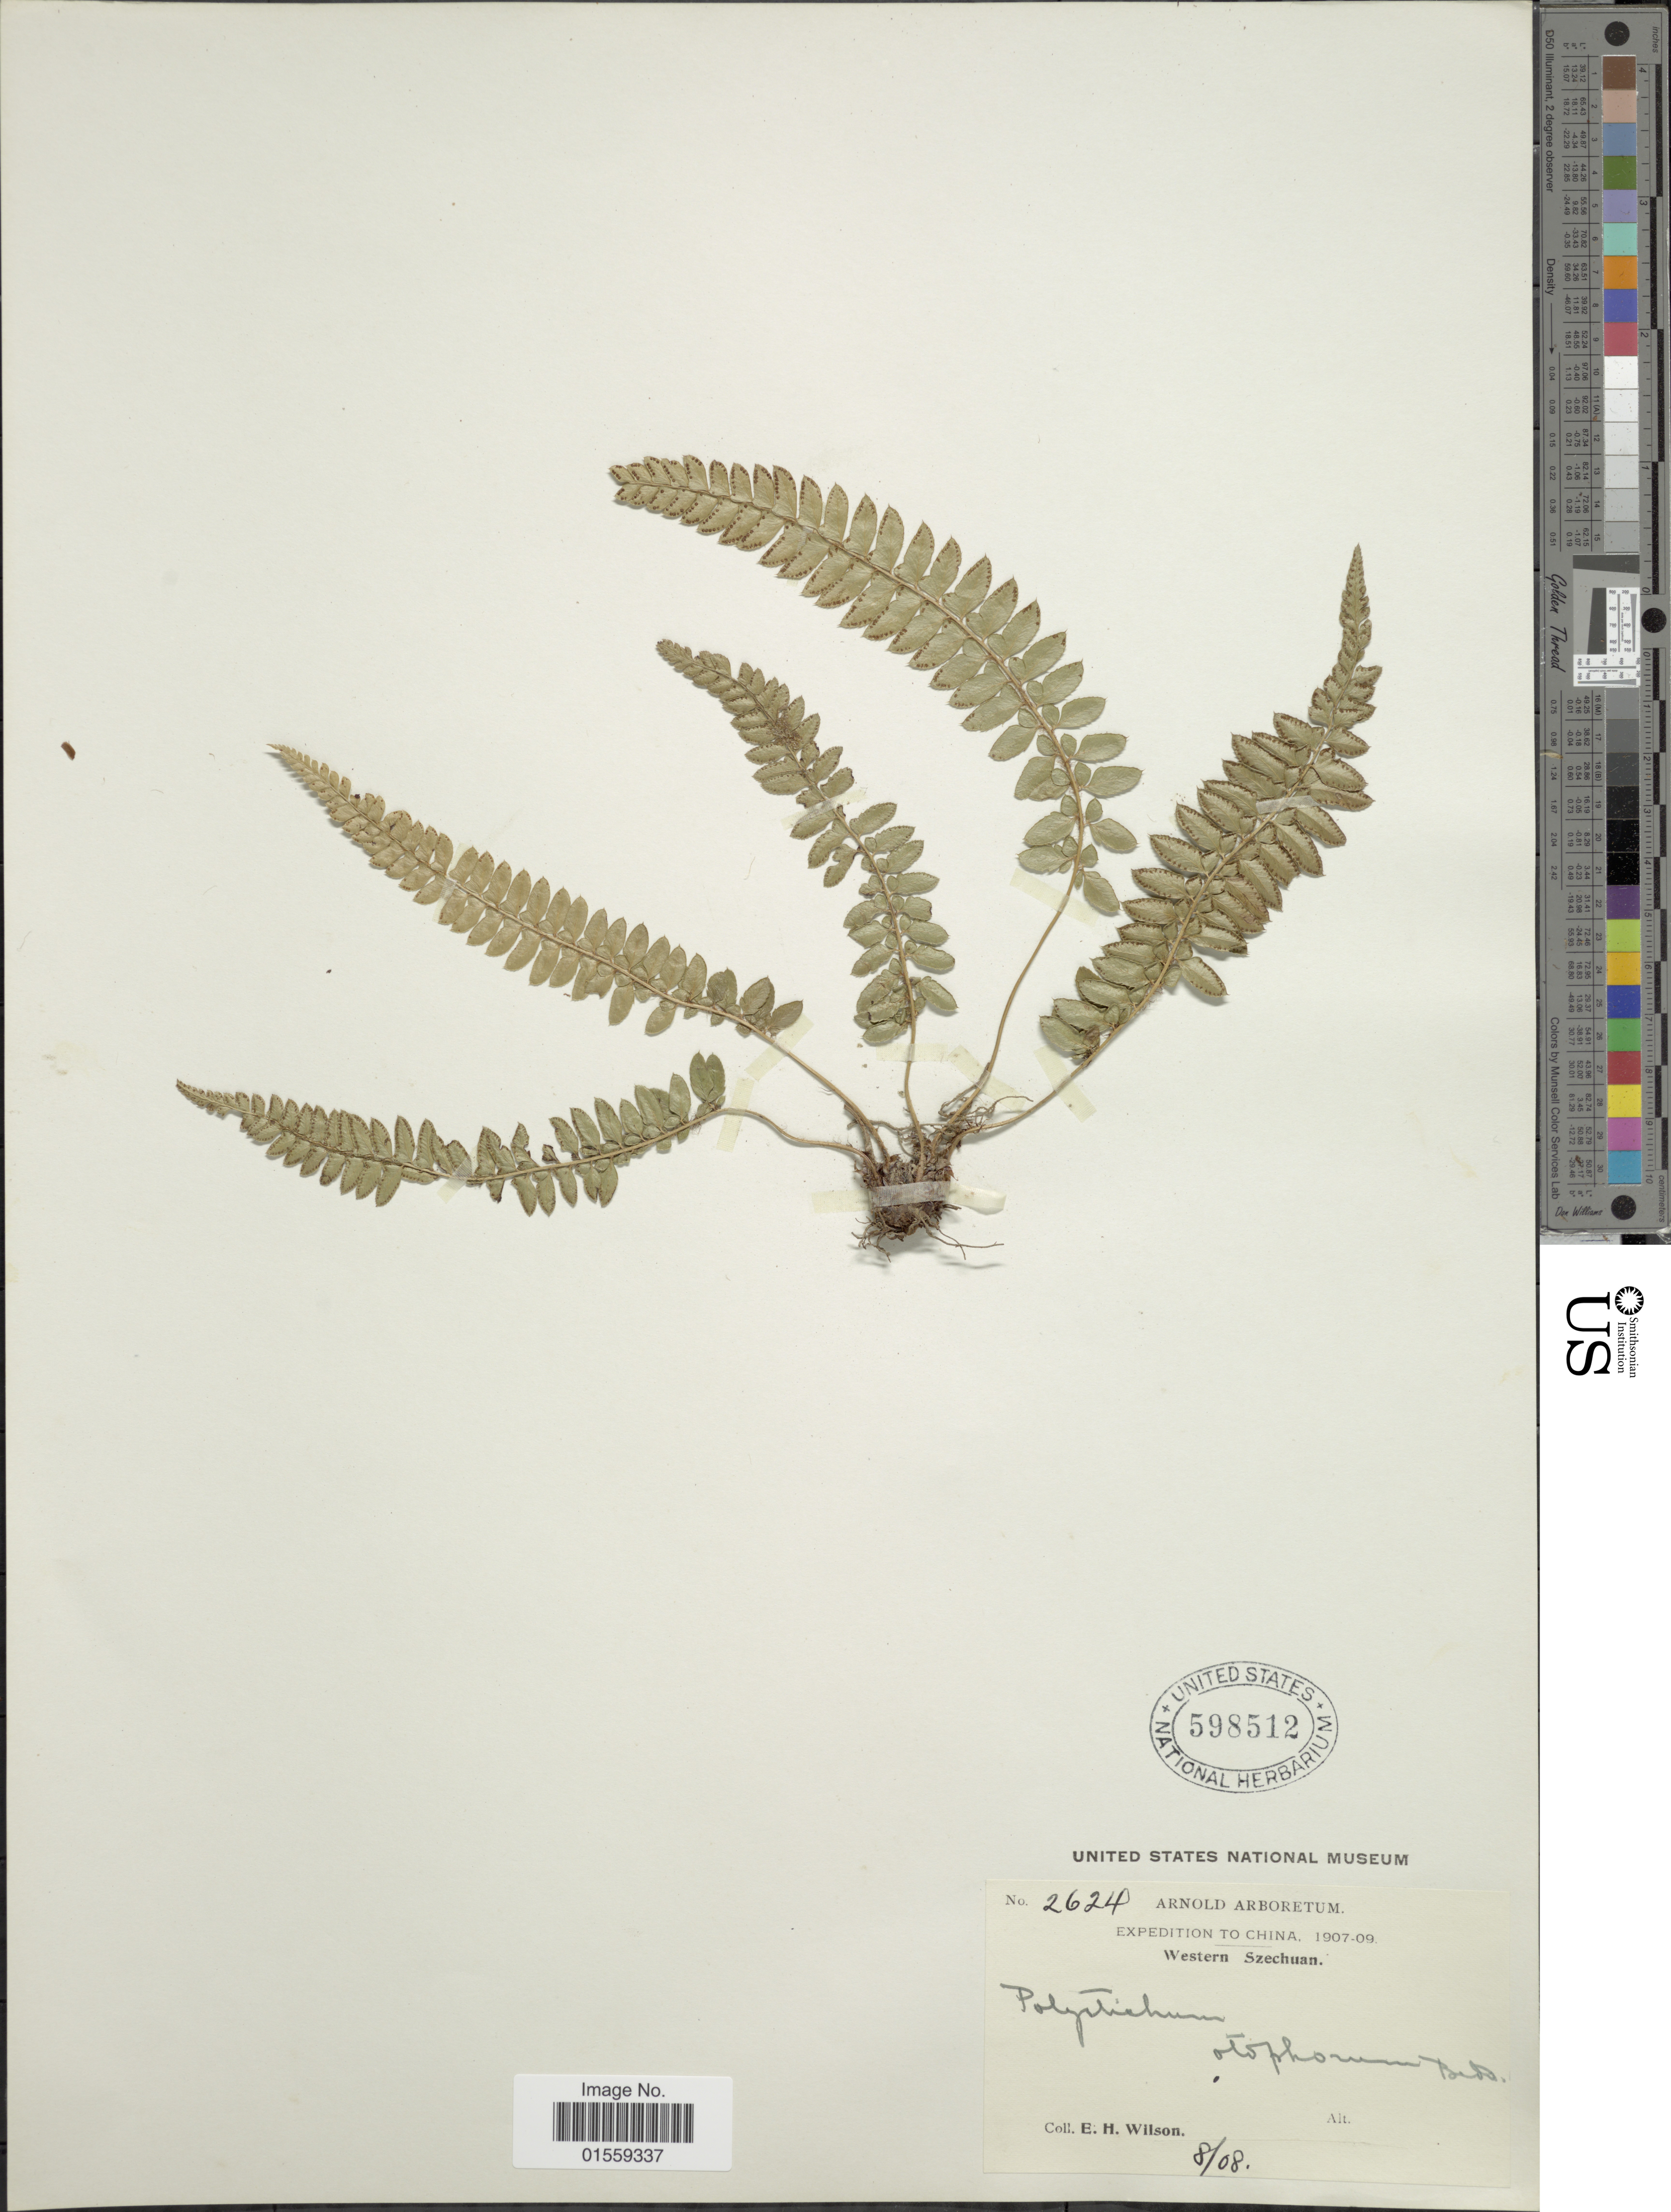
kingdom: Plantae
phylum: Tracheophyta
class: Polypodiopsida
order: Polypodiales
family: Dryopteridaceae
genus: Polystichum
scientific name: Polystichum otophorum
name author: (Franch.) Bedd.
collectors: E. Wilson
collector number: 2624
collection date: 1908-08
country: China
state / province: Sichuan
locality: Western Szechuan.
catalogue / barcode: US 598512